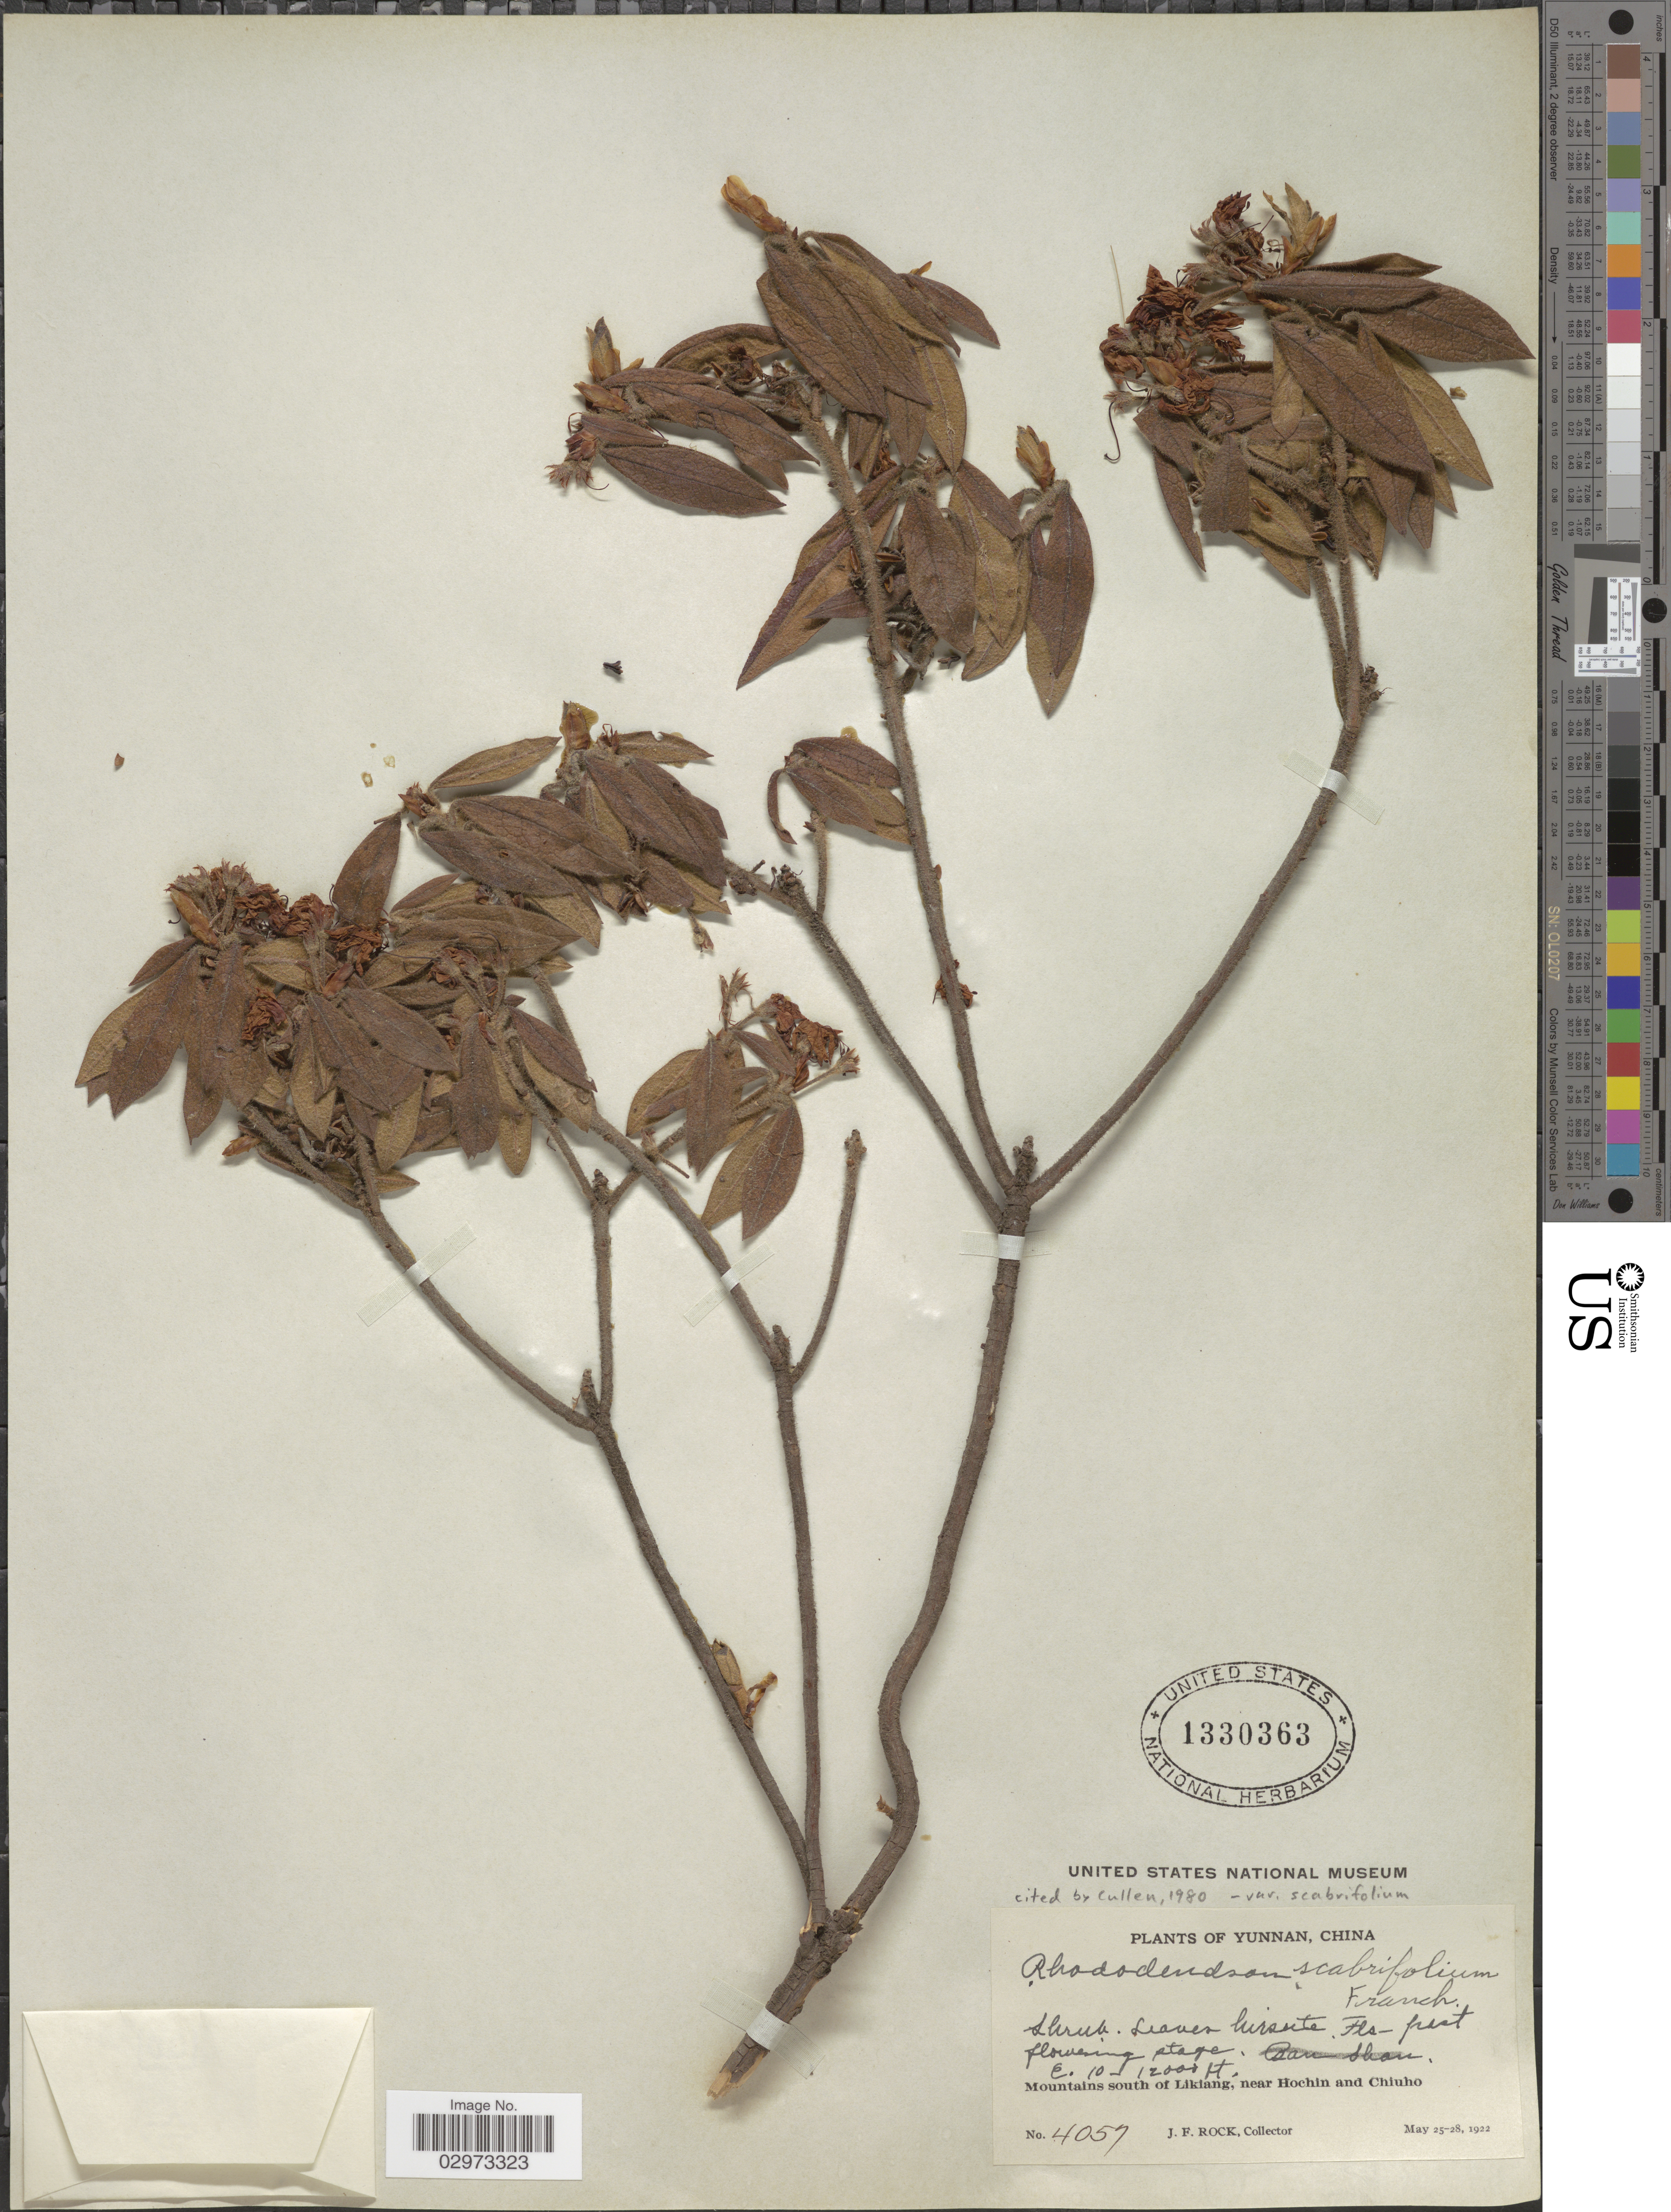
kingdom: Plantae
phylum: Tracheophyta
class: Magnoliopsida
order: Ericales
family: Ericaceae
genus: Rhododendron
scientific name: Rhododendron scabrifolium var. scabrifolium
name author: Franch.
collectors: J. Rock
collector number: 4059*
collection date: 1922-05-25/1922-05-28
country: China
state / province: Yunnan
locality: Mountains south of Likiang, near Hochin and Chiuho.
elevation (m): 3048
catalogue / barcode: US 1330363